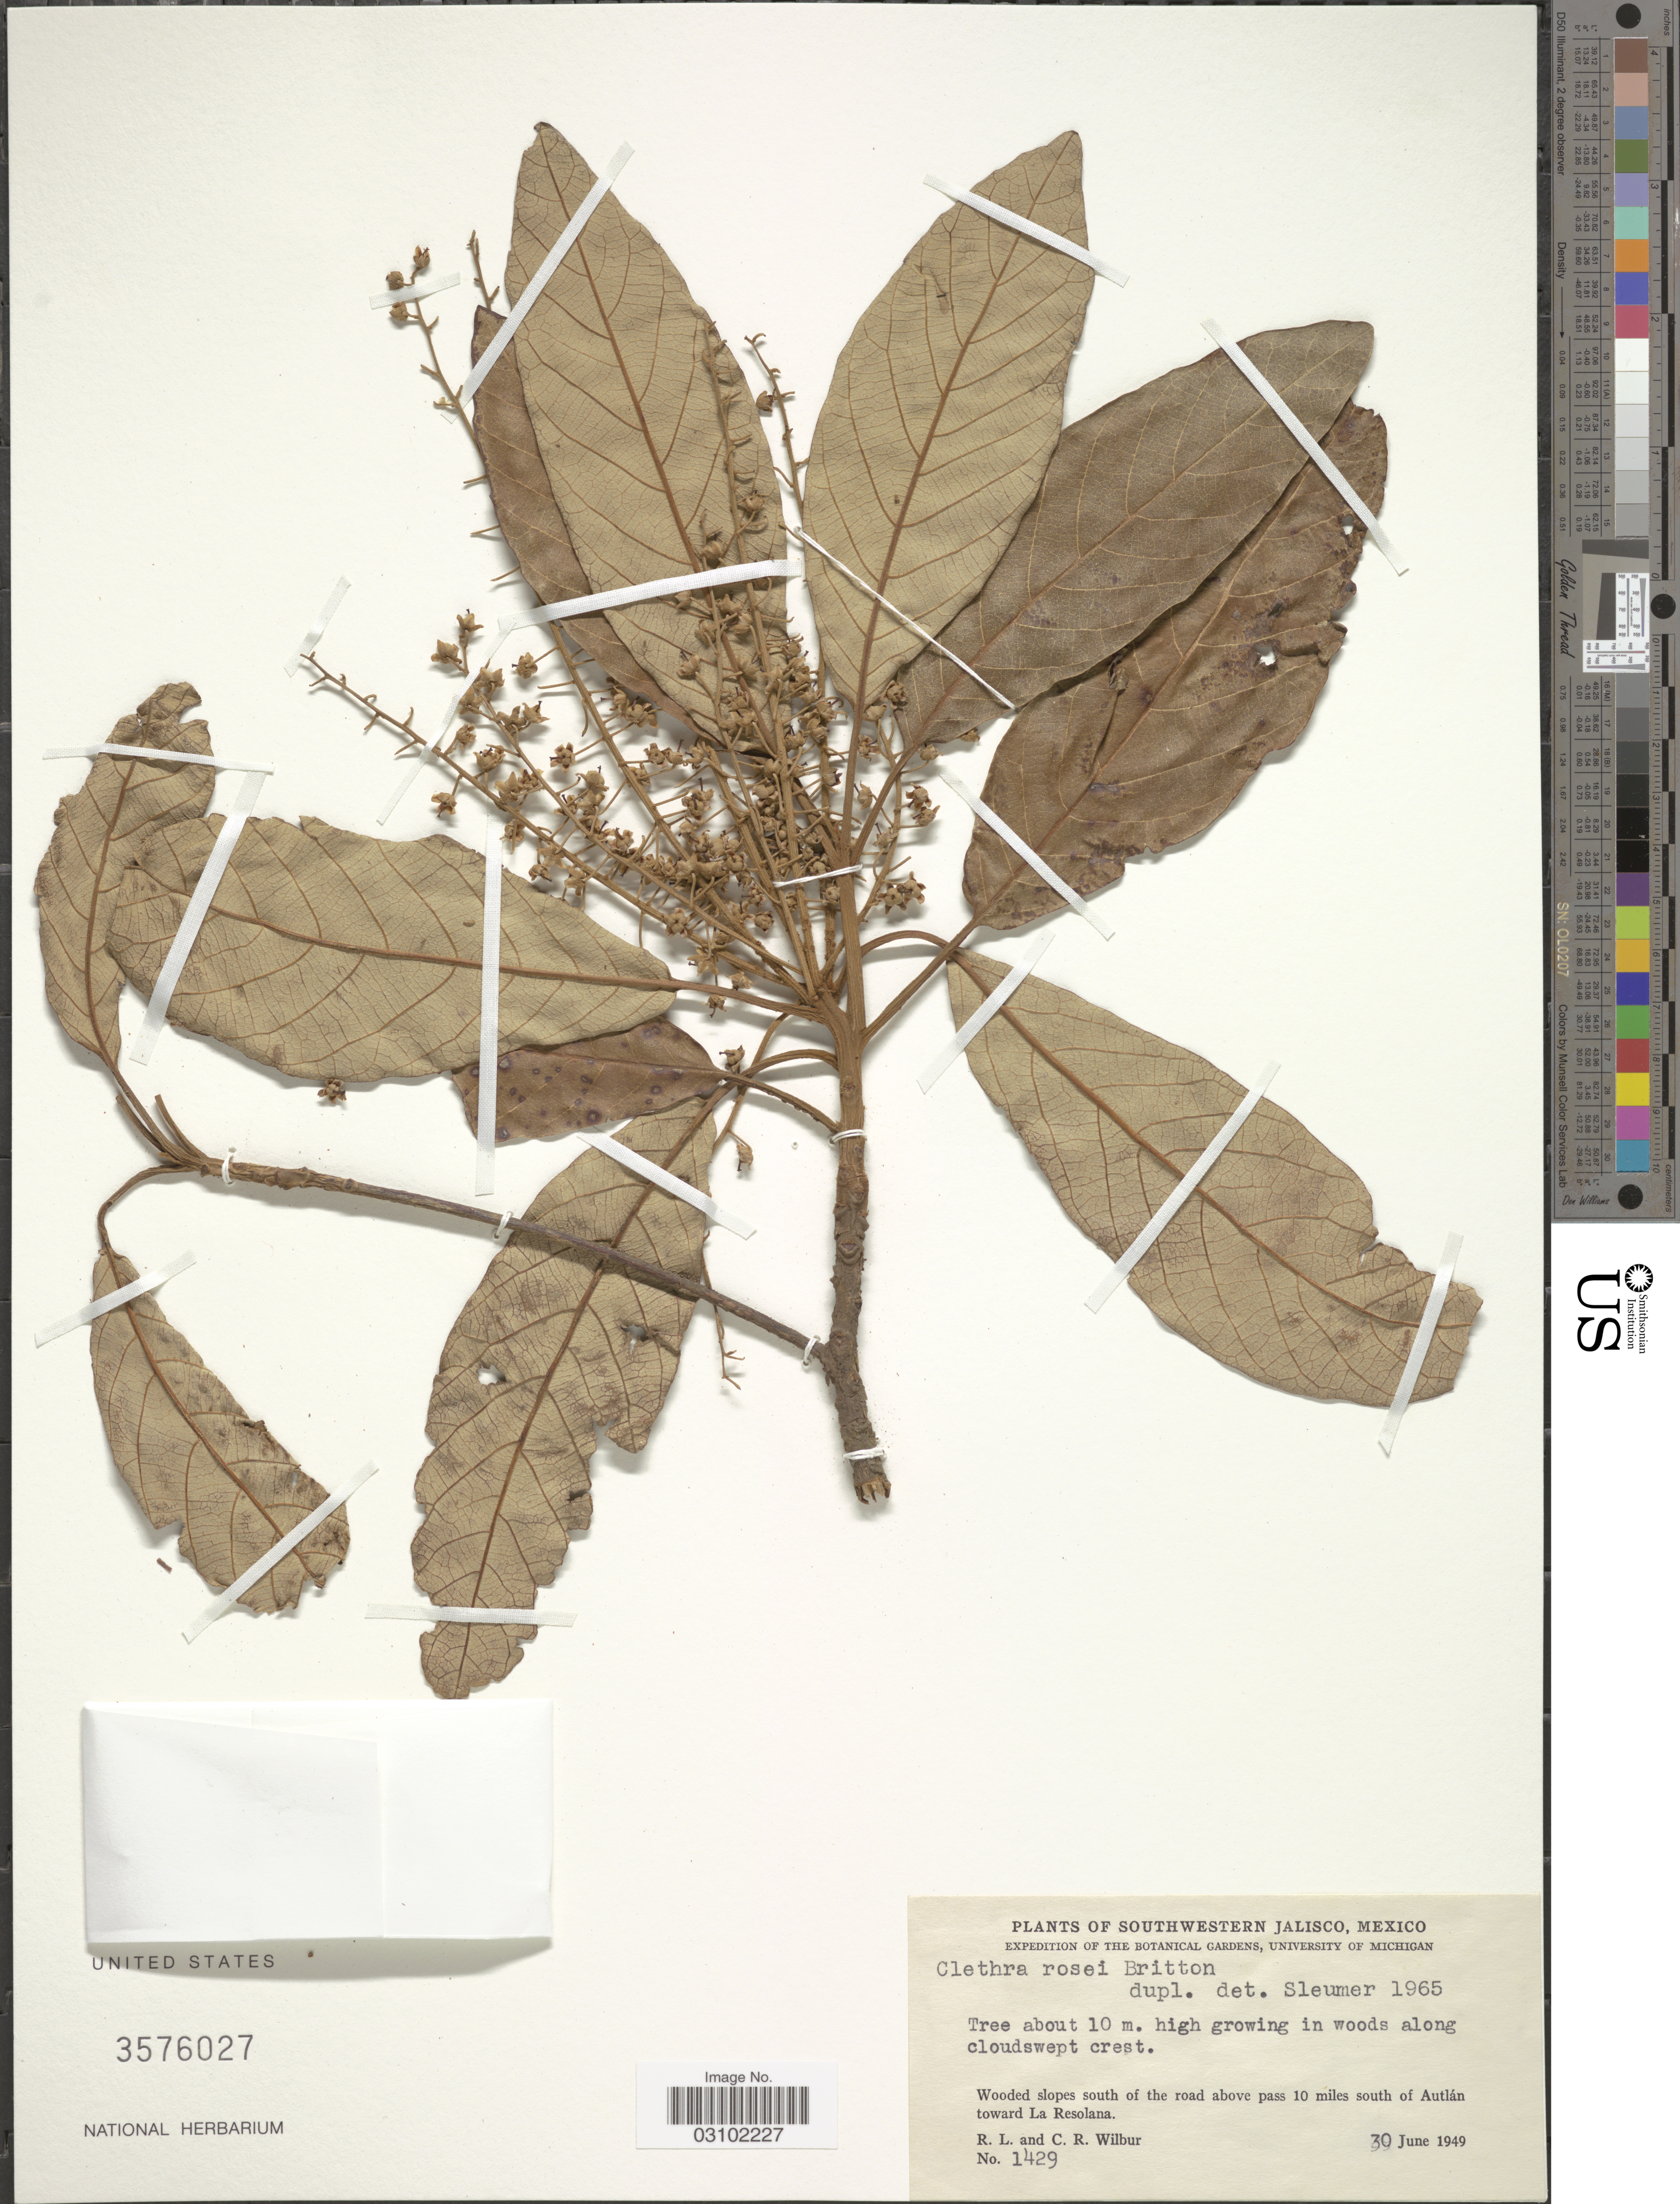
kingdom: Plantae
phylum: Tracheophyta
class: Magnoliopsida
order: Ericales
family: Clethraceae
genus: Clethra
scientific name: Clethra rosei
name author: Britton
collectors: R. L. Wilbur & C. Wilbur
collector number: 1429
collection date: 1949-06-30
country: Mexico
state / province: Jalisco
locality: Southwestern Jalisco, Wooded slopes south of the road above pass 10 miles south of Autlán toward La Resolana.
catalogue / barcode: US 3576027